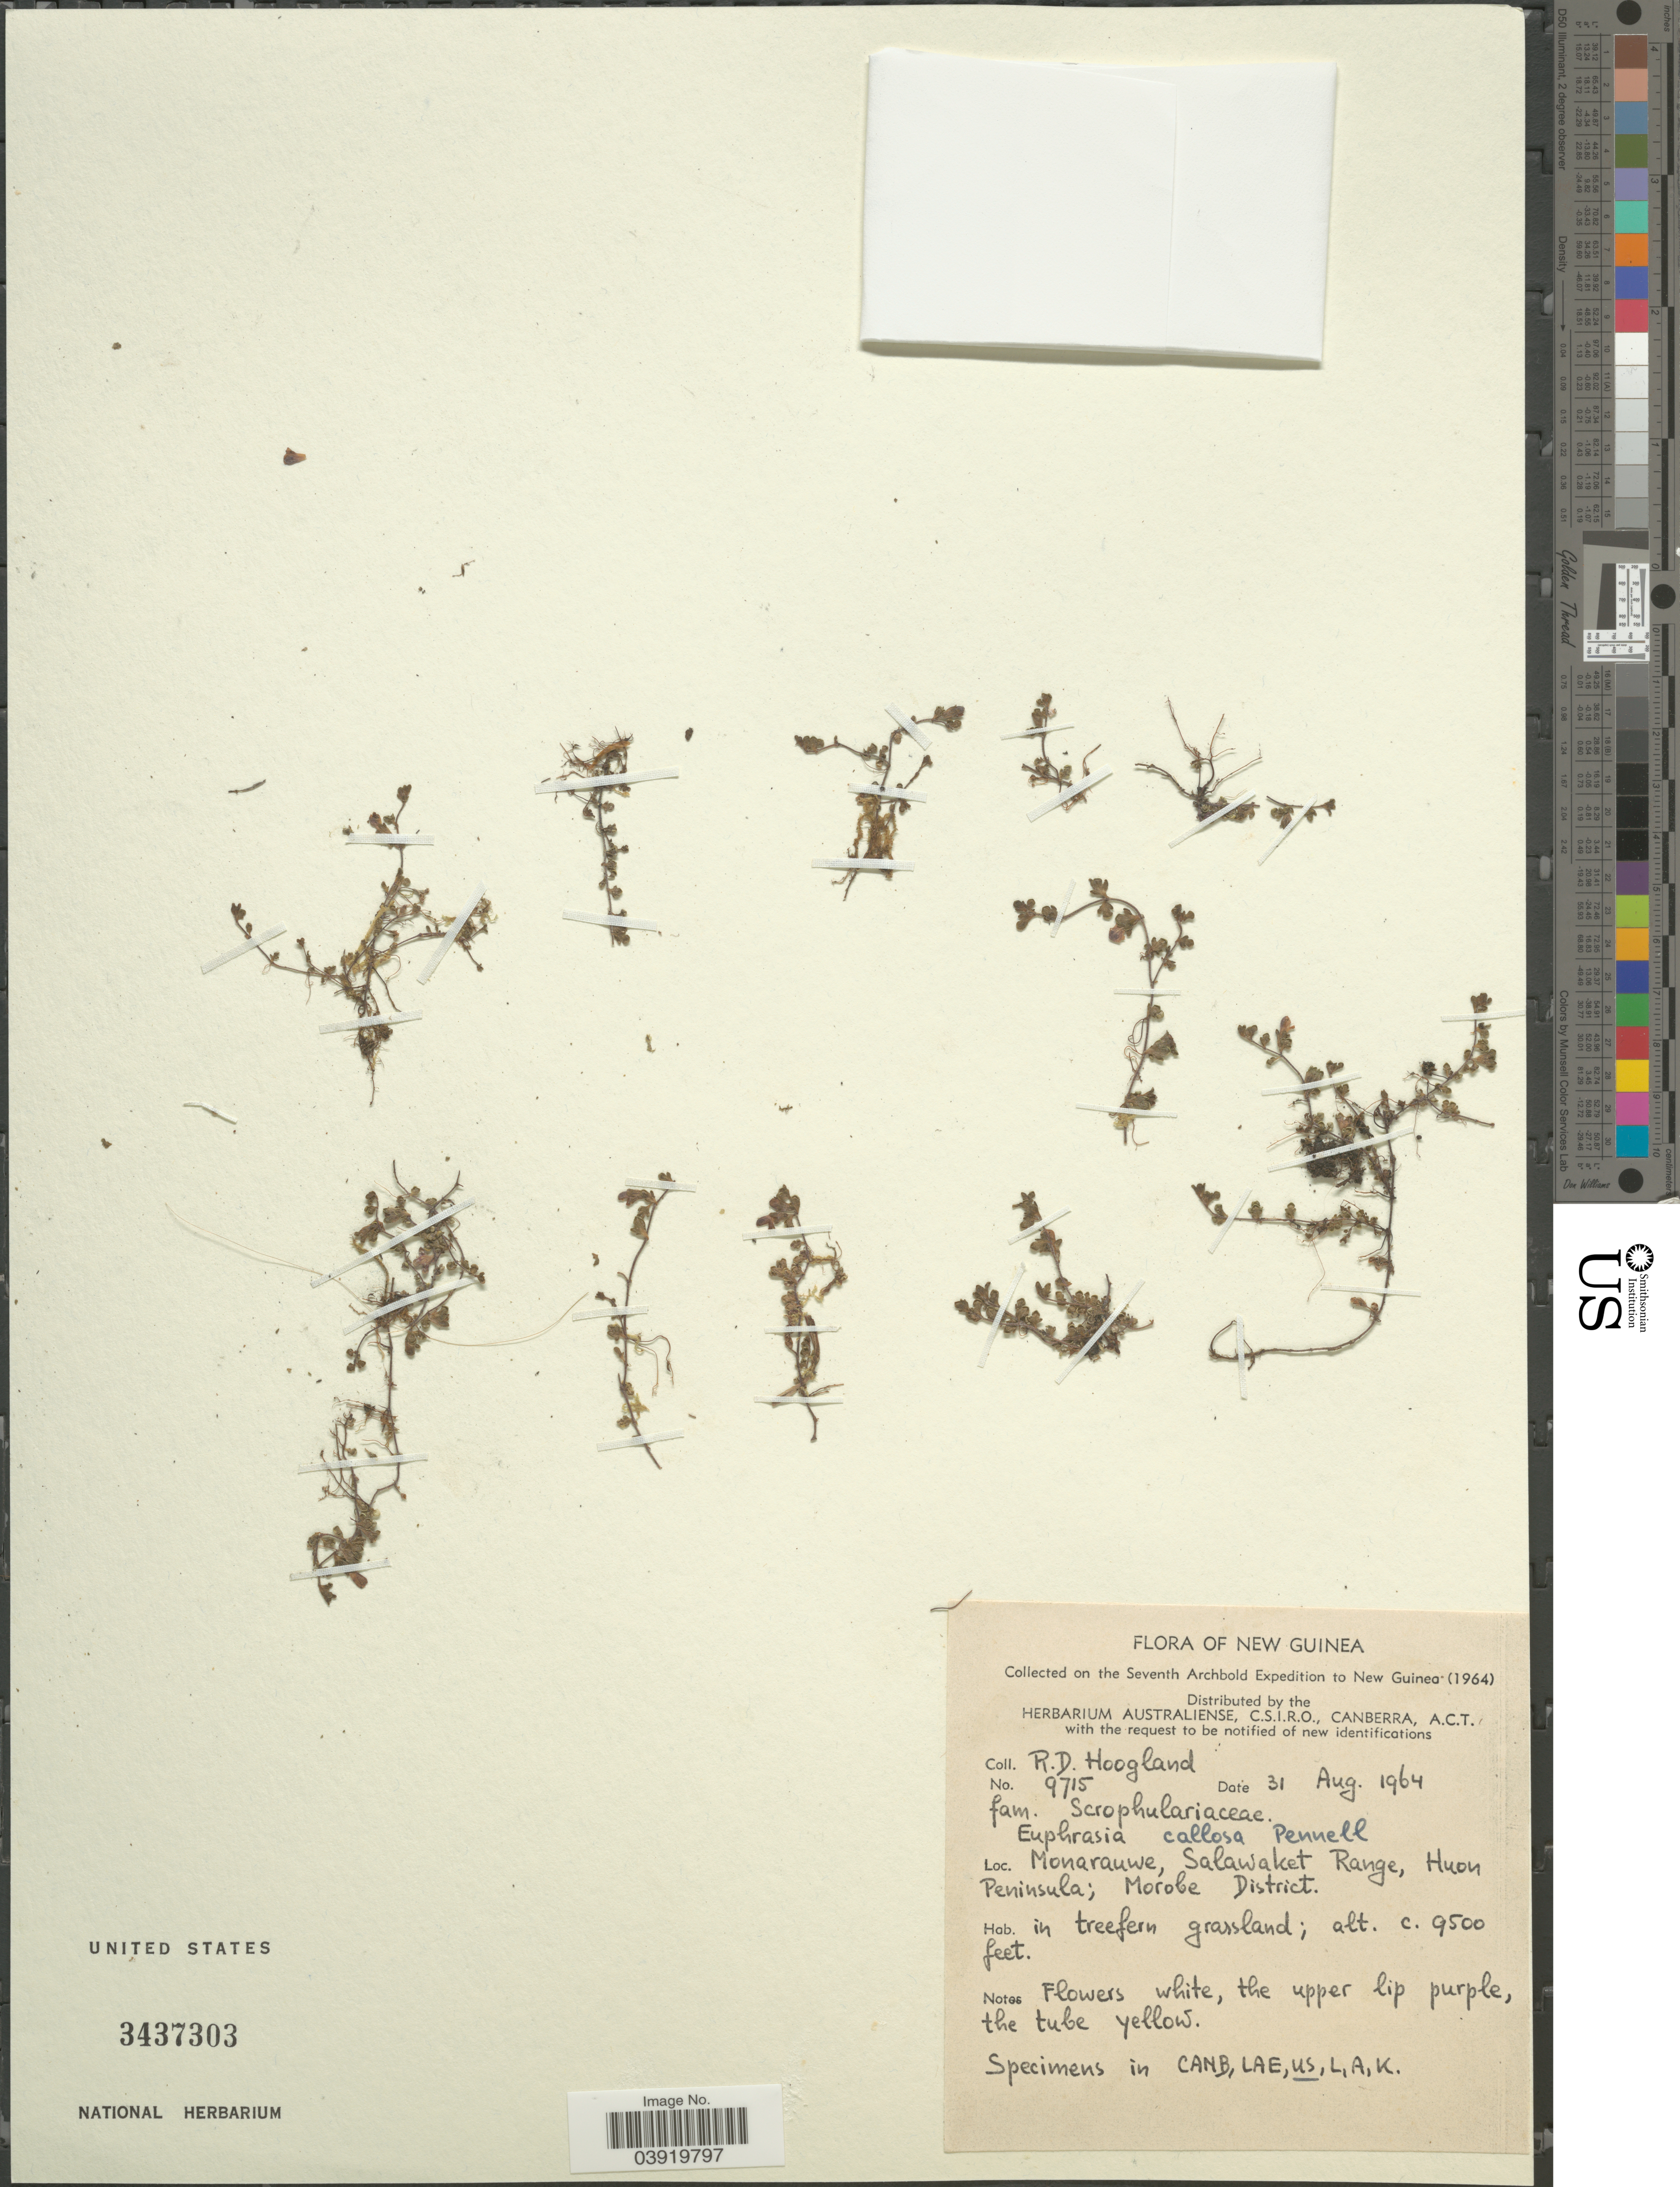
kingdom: Plantae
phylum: Tracheophyta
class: Magnoliopsida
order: Lamiales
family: Orobanchaceae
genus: Euphrasia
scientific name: Euphrasia callosa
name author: Pennell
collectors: R. D. Hoogland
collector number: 9715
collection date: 1964-08-31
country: Papua New Guinea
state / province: Morobe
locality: New Guinea. Monarauwe, Salawaket Range, Huon Peninsula; Morobe District.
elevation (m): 2896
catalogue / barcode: US 3437303